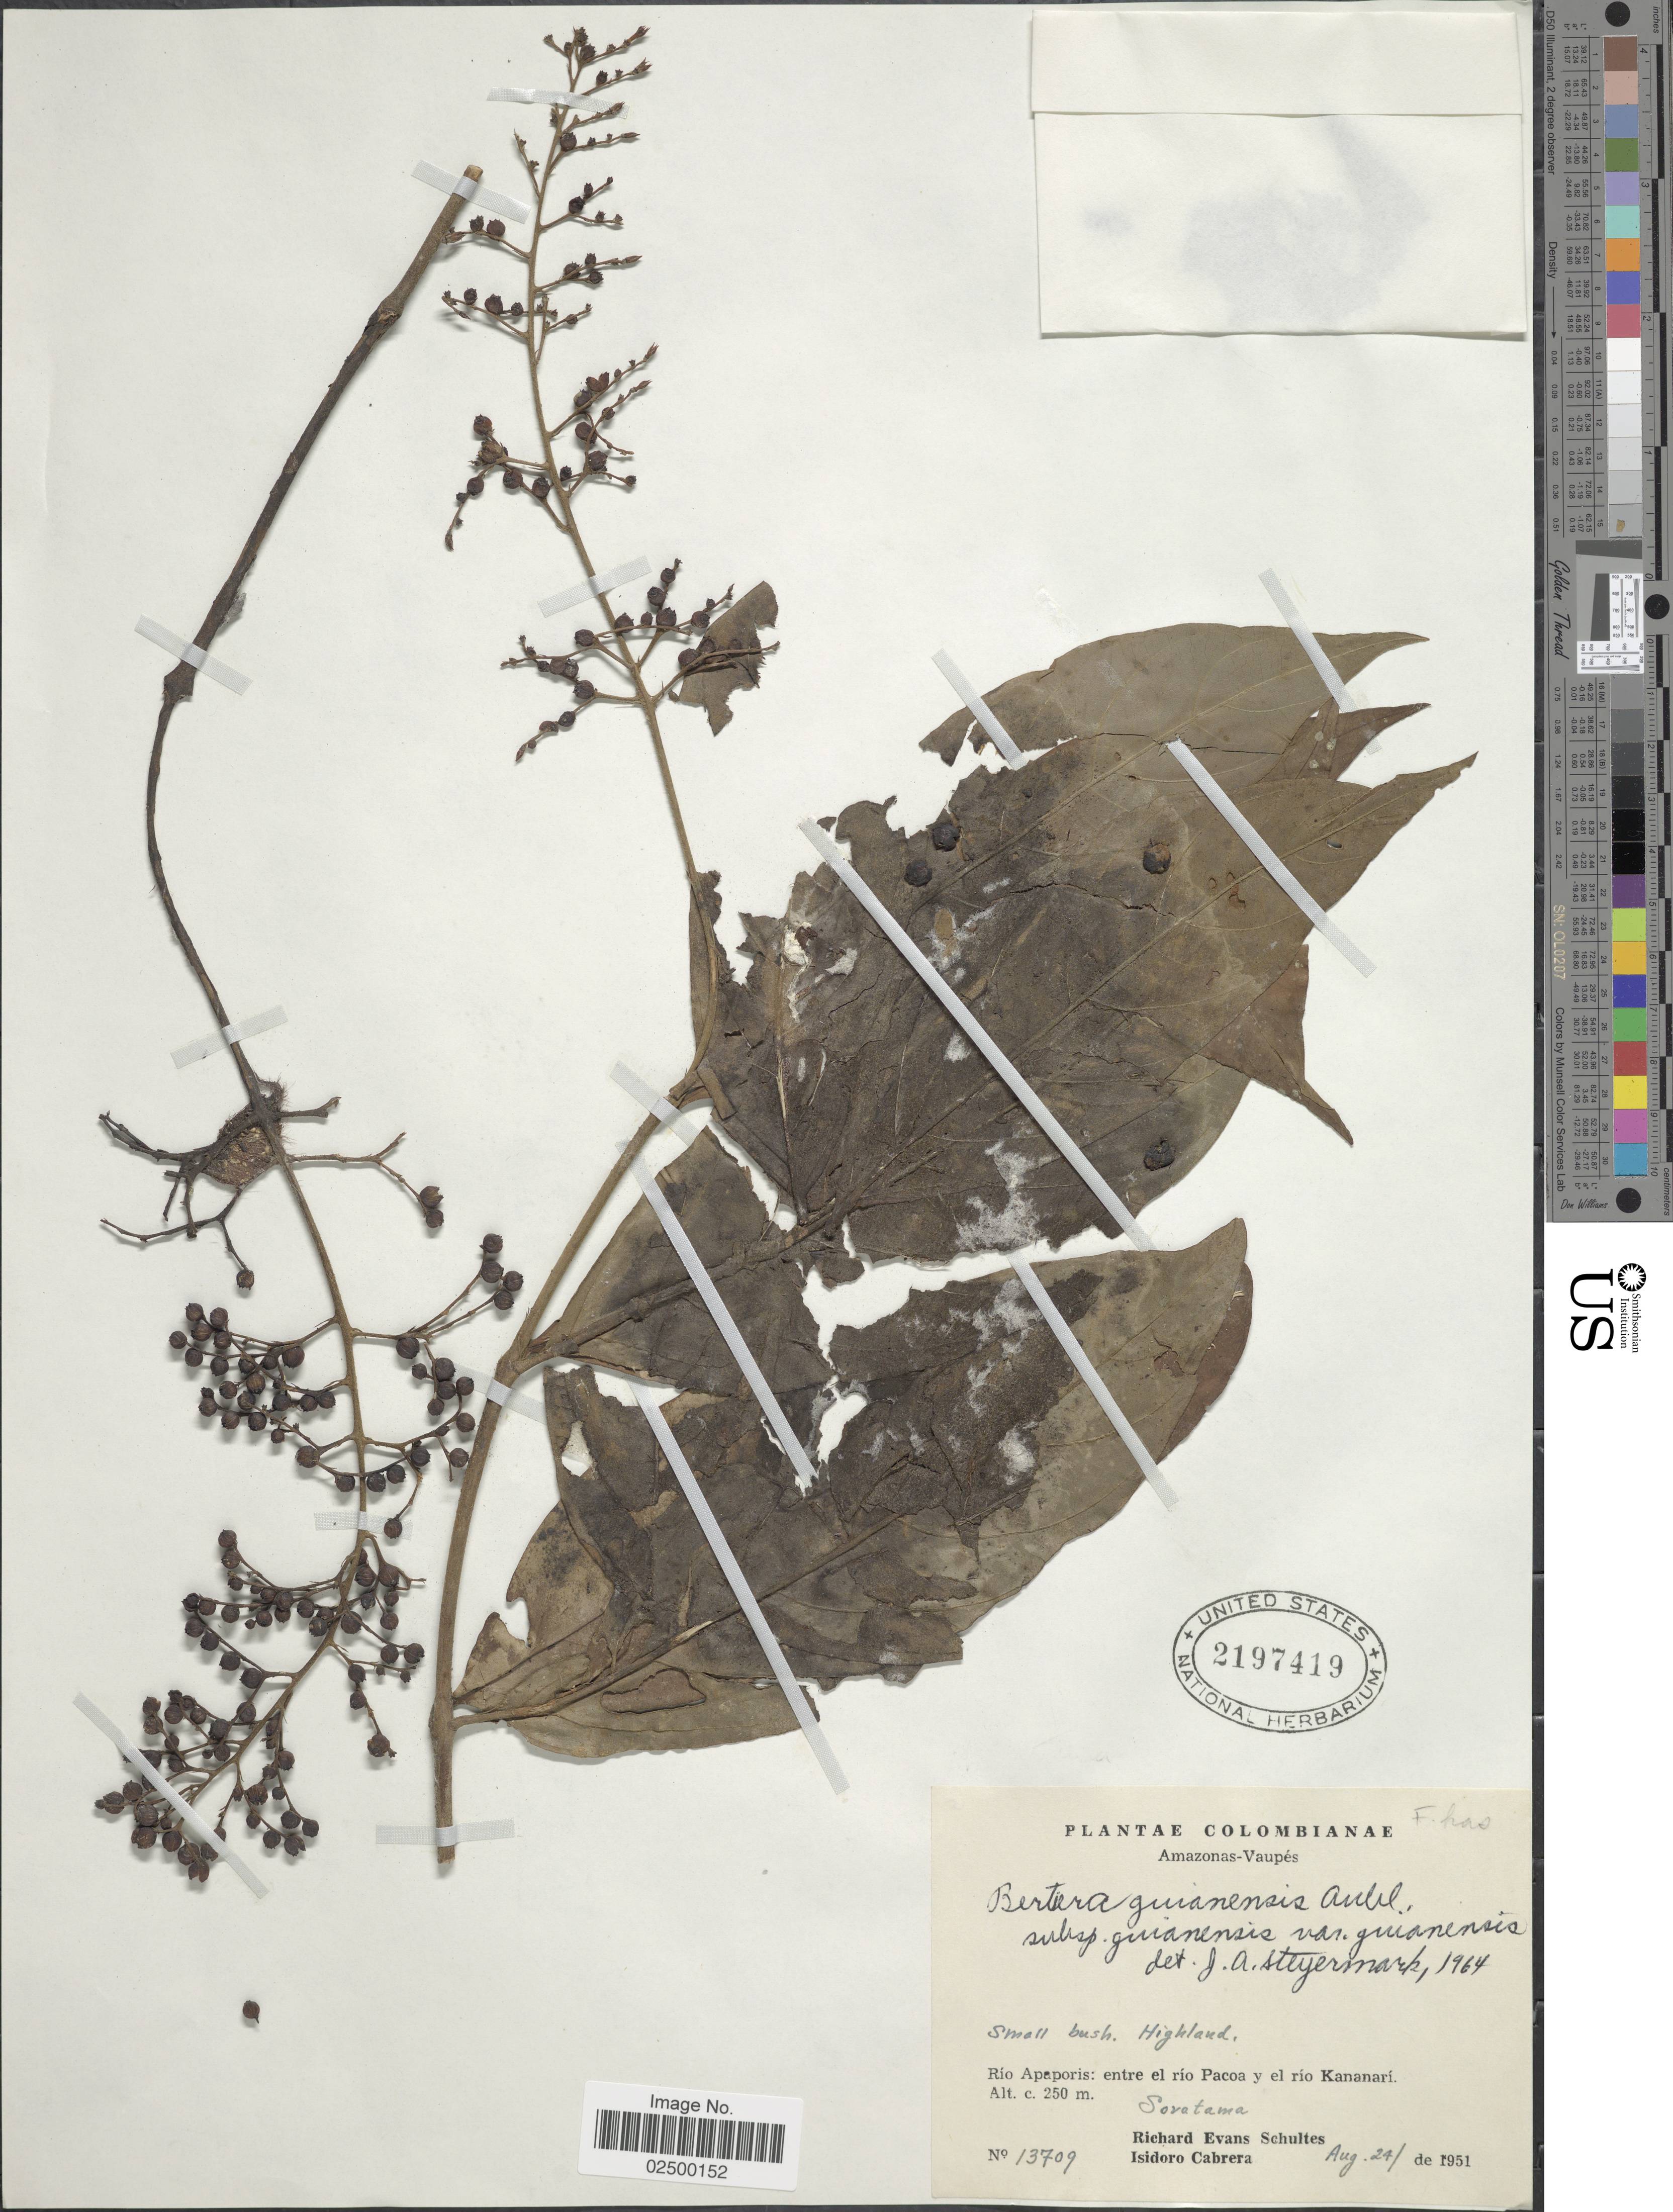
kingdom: Plantae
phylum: Tracheophyta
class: Magnoliopsida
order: Gentianales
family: Rubiaceae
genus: Bertiera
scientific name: Bertiera guianensis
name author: Aubl.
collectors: R. E. Schultes & I. Cabrera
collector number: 13709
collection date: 1951-08-24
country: Colombia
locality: Amazonas-Vaupes, Rio Apaporis: entre el rio Pacoa y el rio Kananri, Soratama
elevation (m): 250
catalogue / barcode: US 2197419